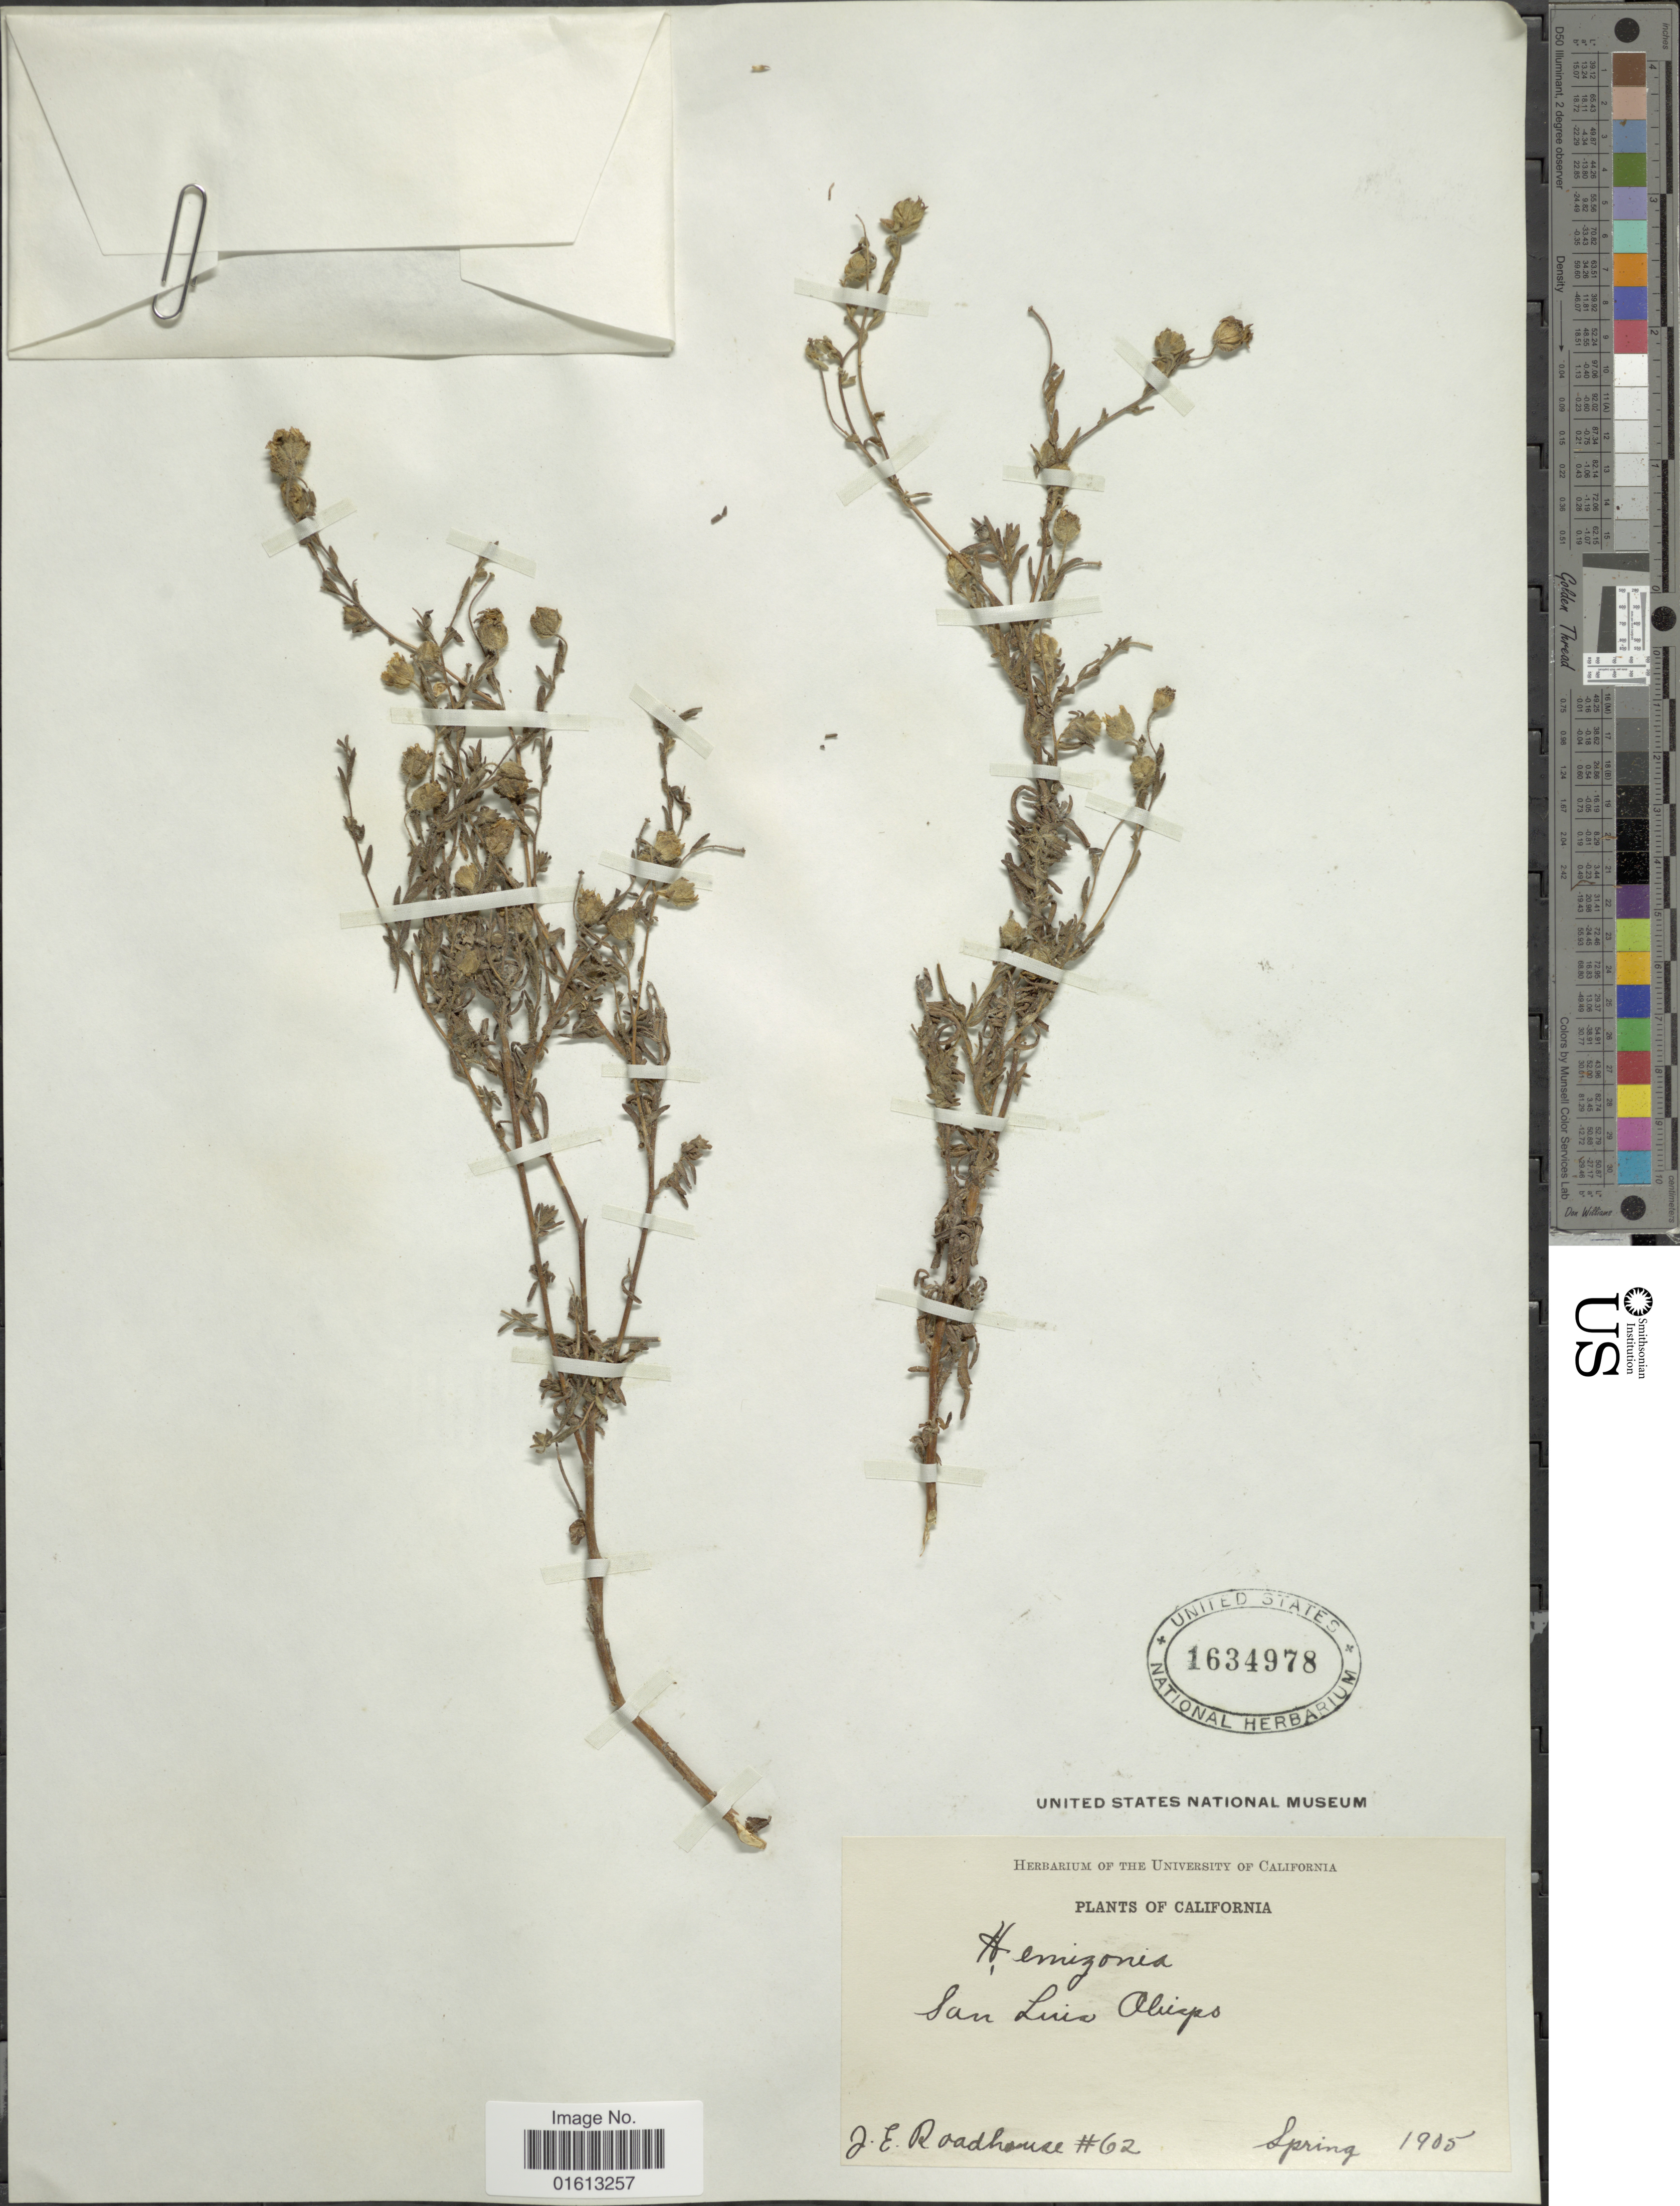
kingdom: Plantae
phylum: Tracheophyta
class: Magnoliopsida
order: Asterales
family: Asteraceae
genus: Hemizonia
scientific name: Hemizonia sp.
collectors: J. Roadhouse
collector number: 62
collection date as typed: Spring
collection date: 1905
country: United States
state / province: California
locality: San Luis Aliapo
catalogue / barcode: US 1634978